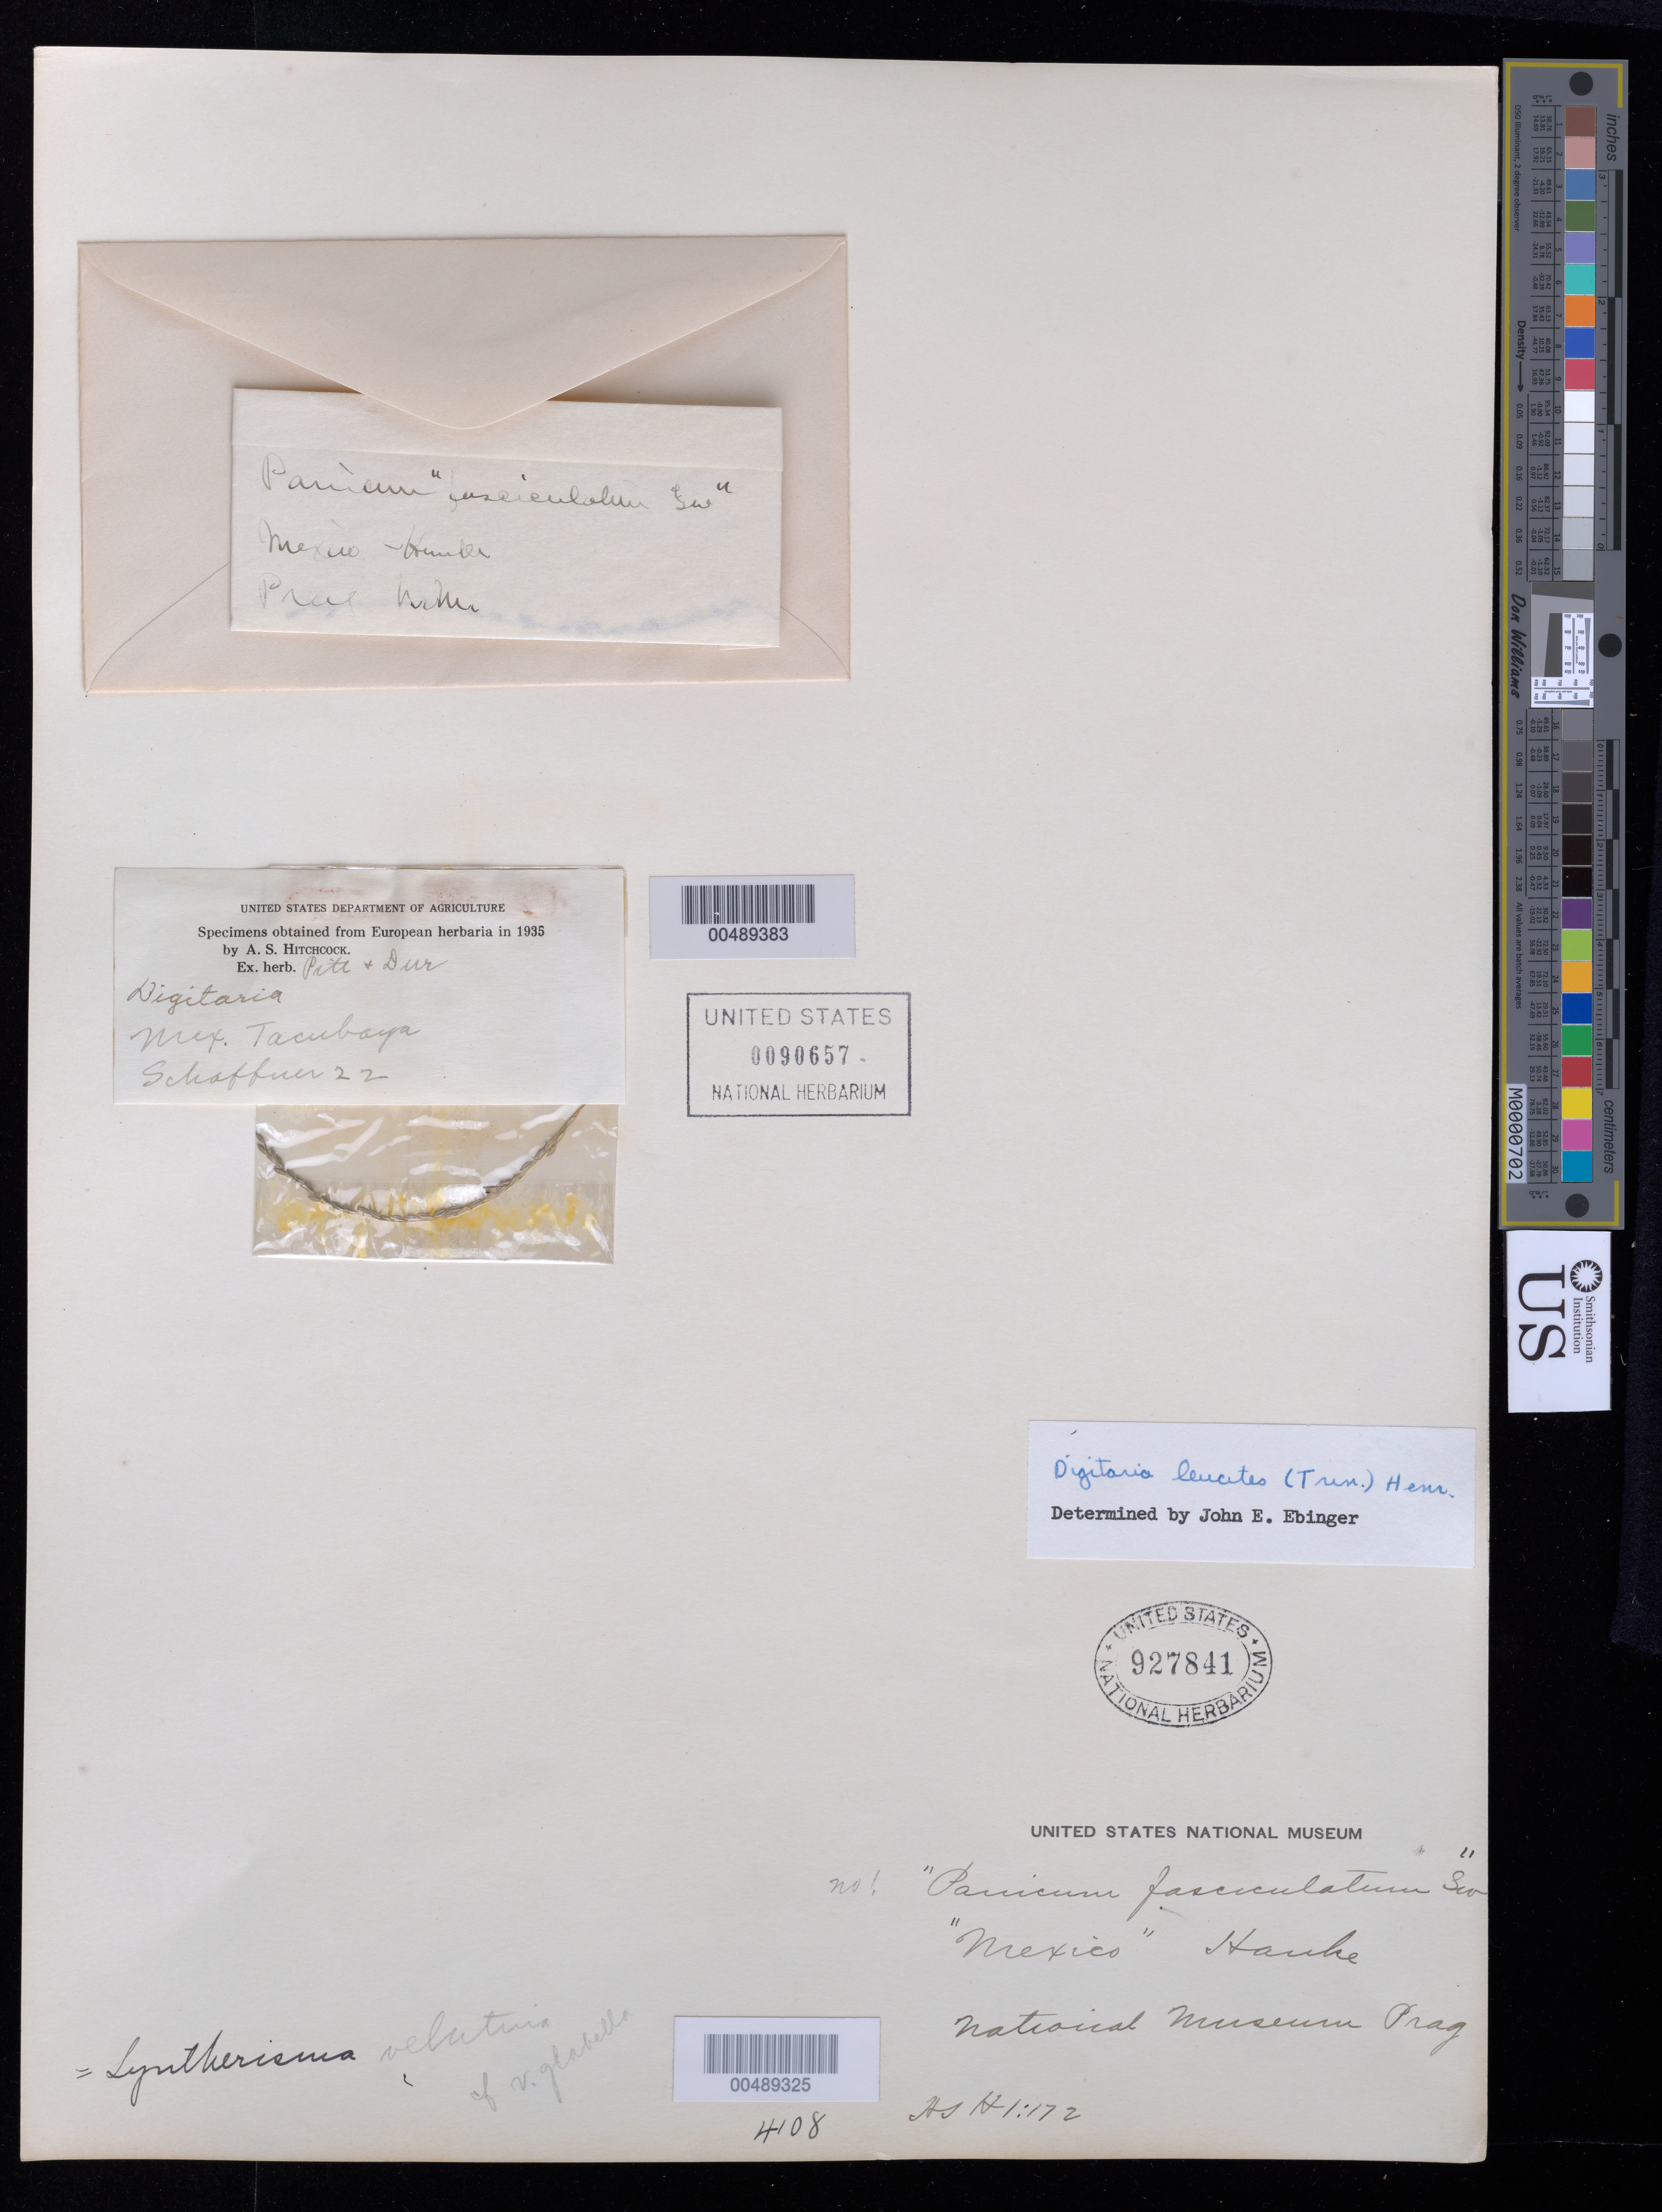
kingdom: Plantae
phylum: Tracheophyta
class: Liliopsida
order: Poales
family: Poaceae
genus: Digitaria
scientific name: Digitaria leucites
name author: (Trin.) Henr.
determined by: Ebinger, John E.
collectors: -. Hanke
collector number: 4108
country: Mexico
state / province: Durango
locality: San Ramon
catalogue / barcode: US 927841